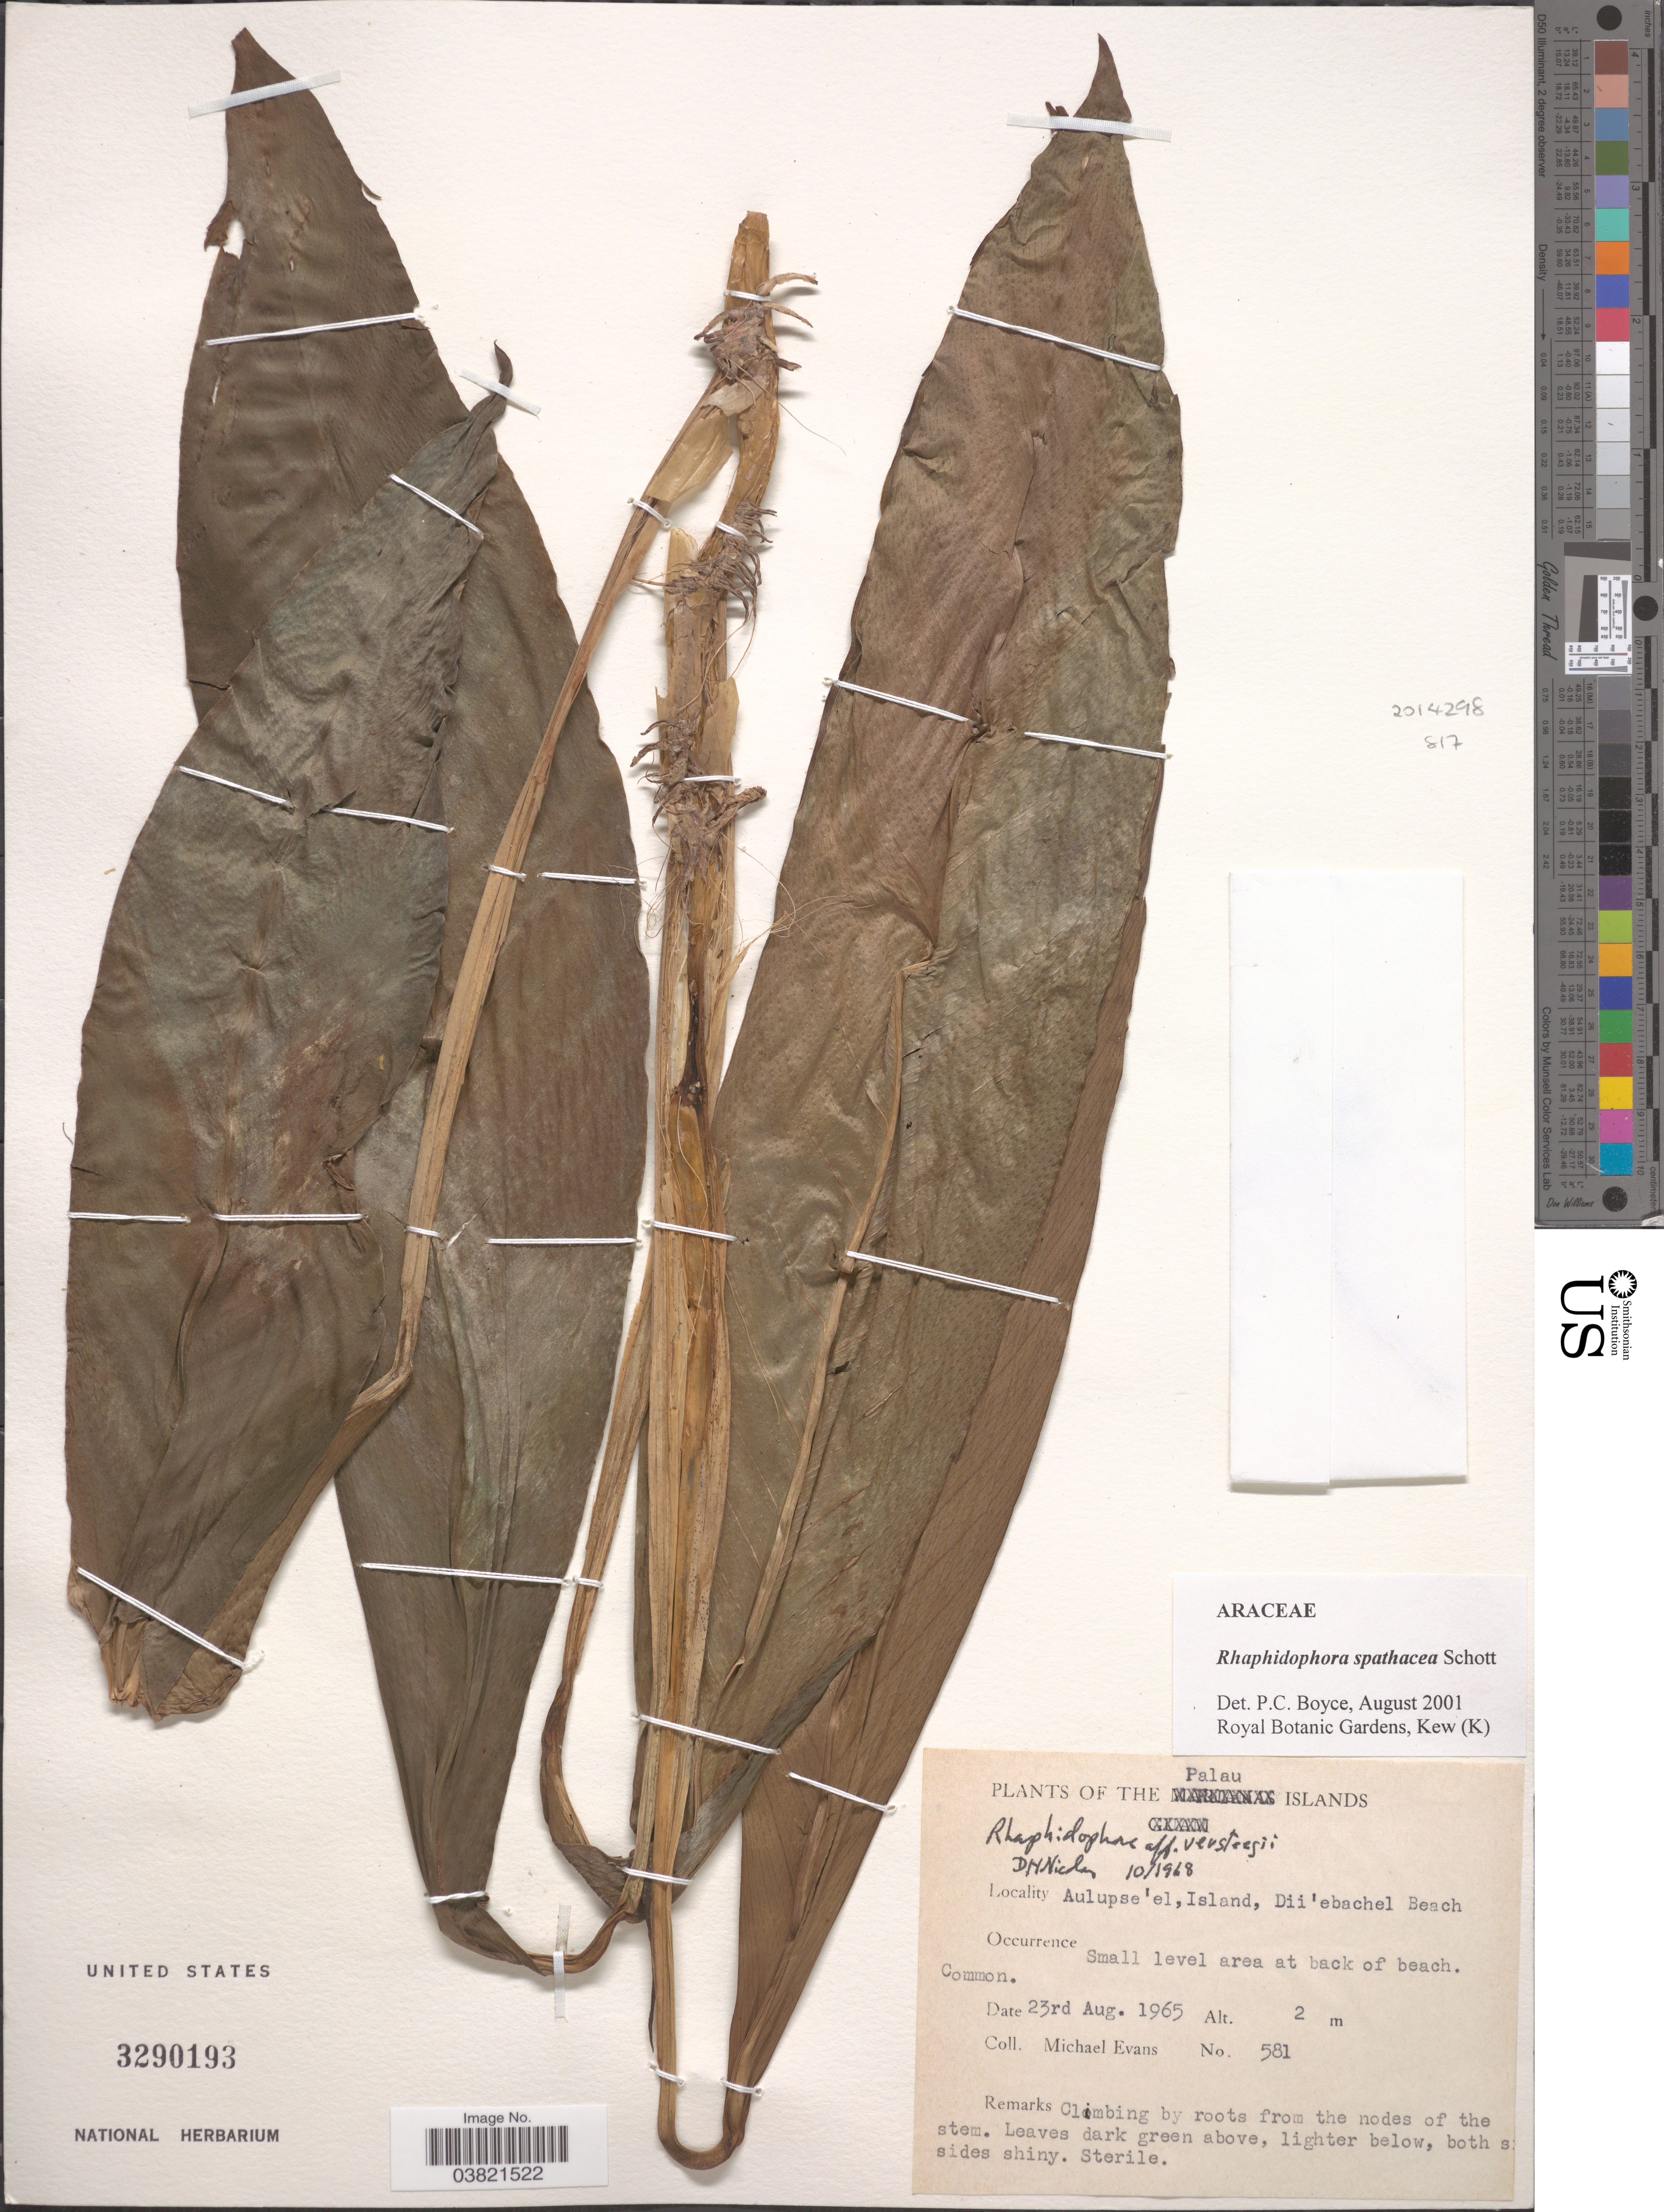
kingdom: Plantae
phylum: Tracheophyta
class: Liliopsida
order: Alismatales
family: Araceae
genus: Rhaphidophora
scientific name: Rhaphidophora spathacea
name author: Schott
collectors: M. Evans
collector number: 581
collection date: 1965-08-23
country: Palau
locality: Palau Islands. Aulupse'el Island, Dii'ebachel Beach.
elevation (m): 2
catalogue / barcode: US 3290193